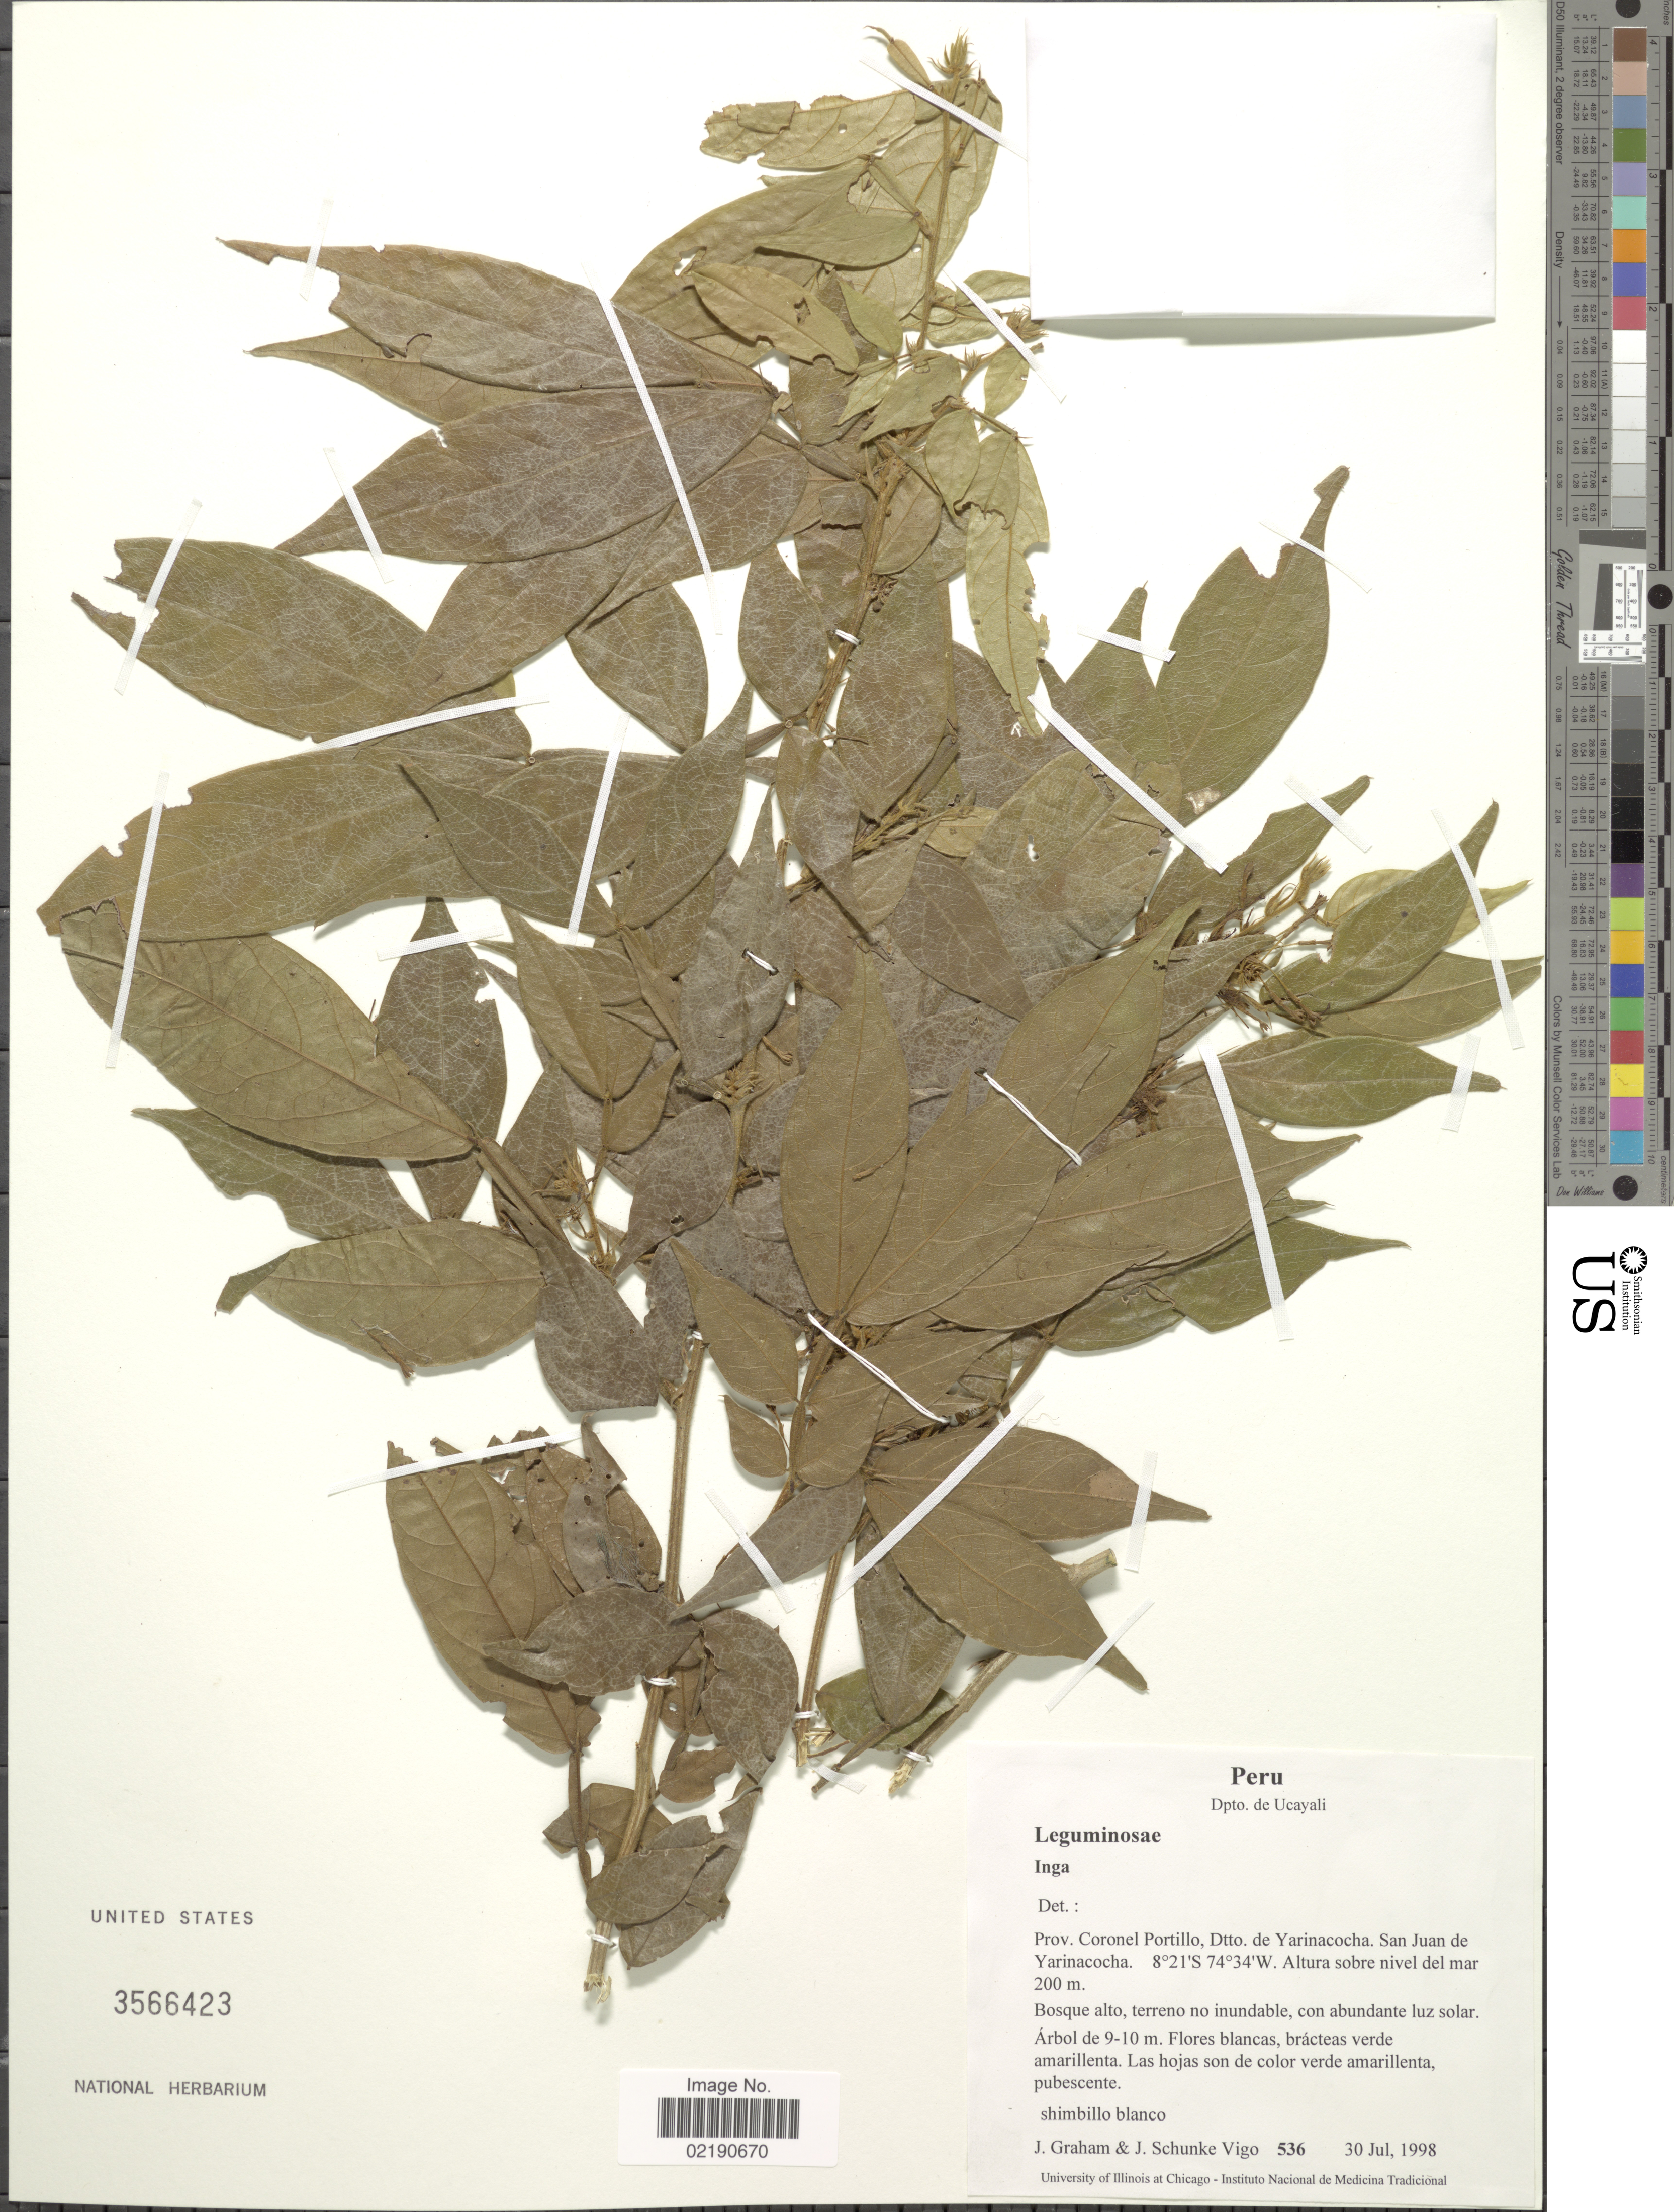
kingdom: Plantae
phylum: Tracheophyta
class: Magnoliopsida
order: Fabales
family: Fabaceae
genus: Inga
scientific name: Inga sp.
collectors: J. Graham & J. Schunke Vigo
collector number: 536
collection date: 1998-07-30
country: Peru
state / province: Ucayali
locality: Prov. Coronel Portillo, Dtto. de Yarinacocha, San Juan de Yarinacocha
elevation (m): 200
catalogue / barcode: US 3566423